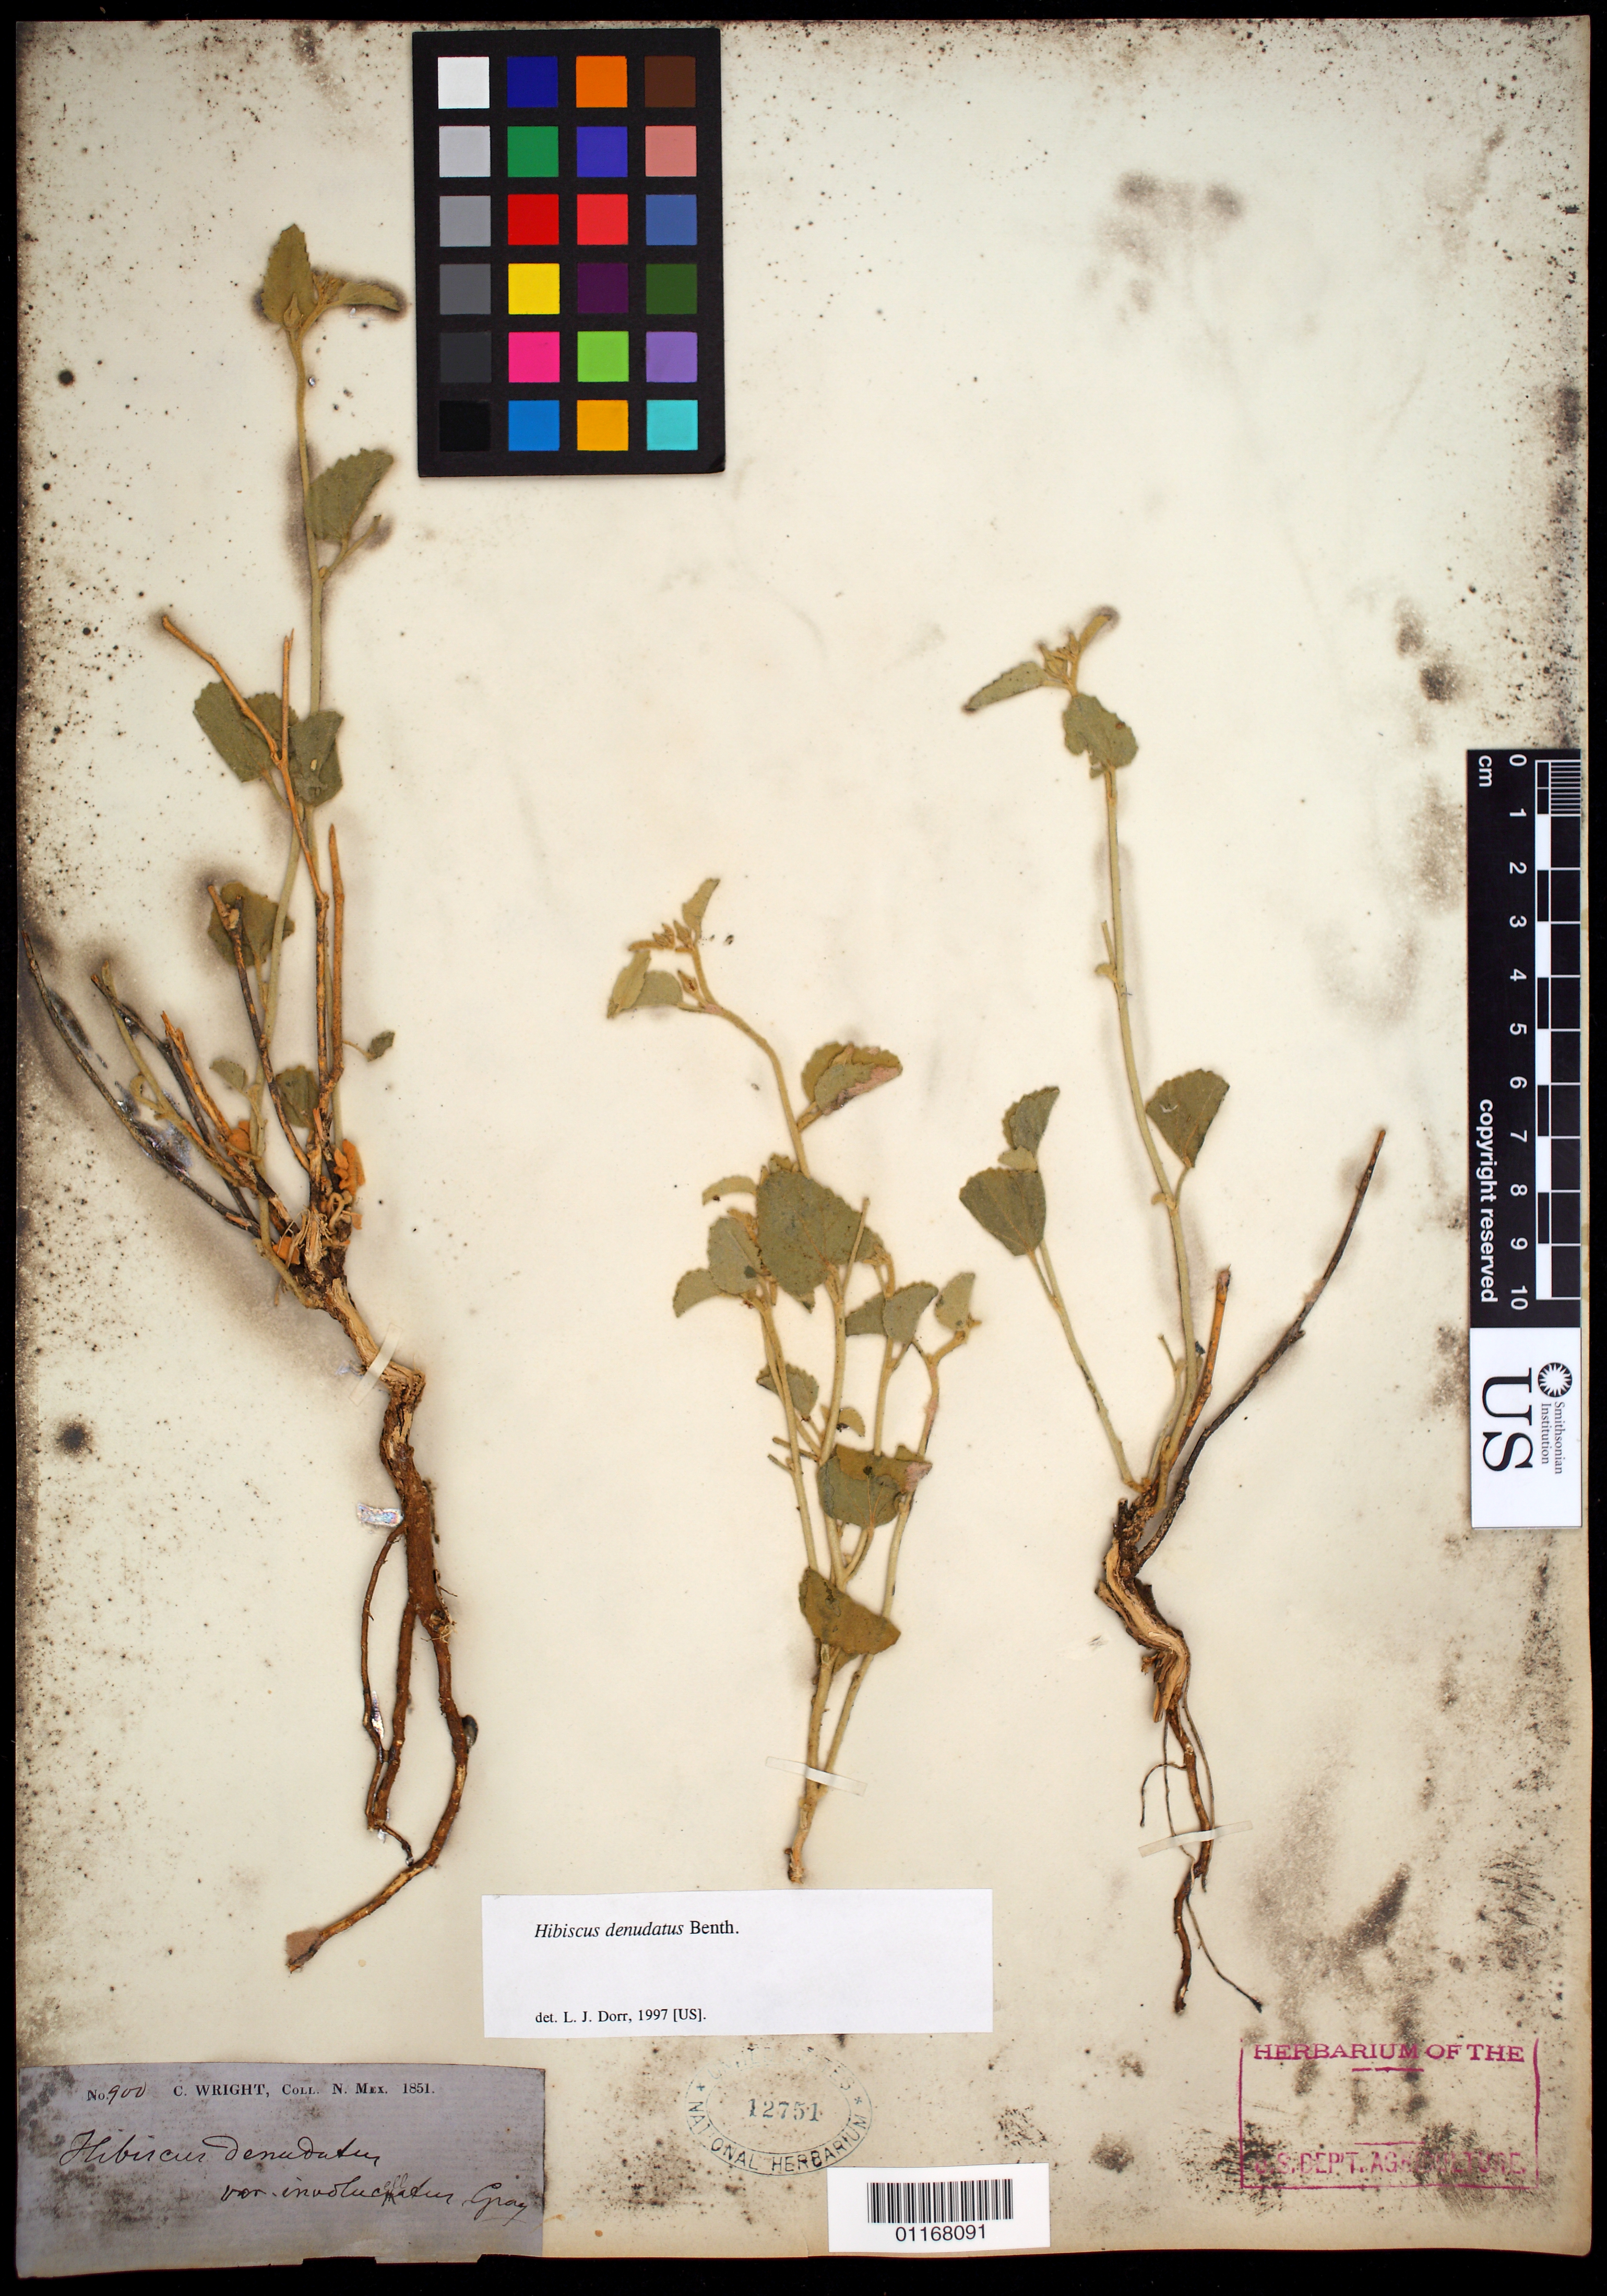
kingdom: Plantae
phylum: Tracheophyta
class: Magnoliopsida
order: Malvales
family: Malvaceae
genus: Hibiscus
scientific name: Hibiscus denudatus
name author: Benth.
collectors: C. Wright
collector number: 900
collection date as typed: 1851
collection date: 1851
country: United States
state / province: New Mexico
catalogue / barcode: US 12751